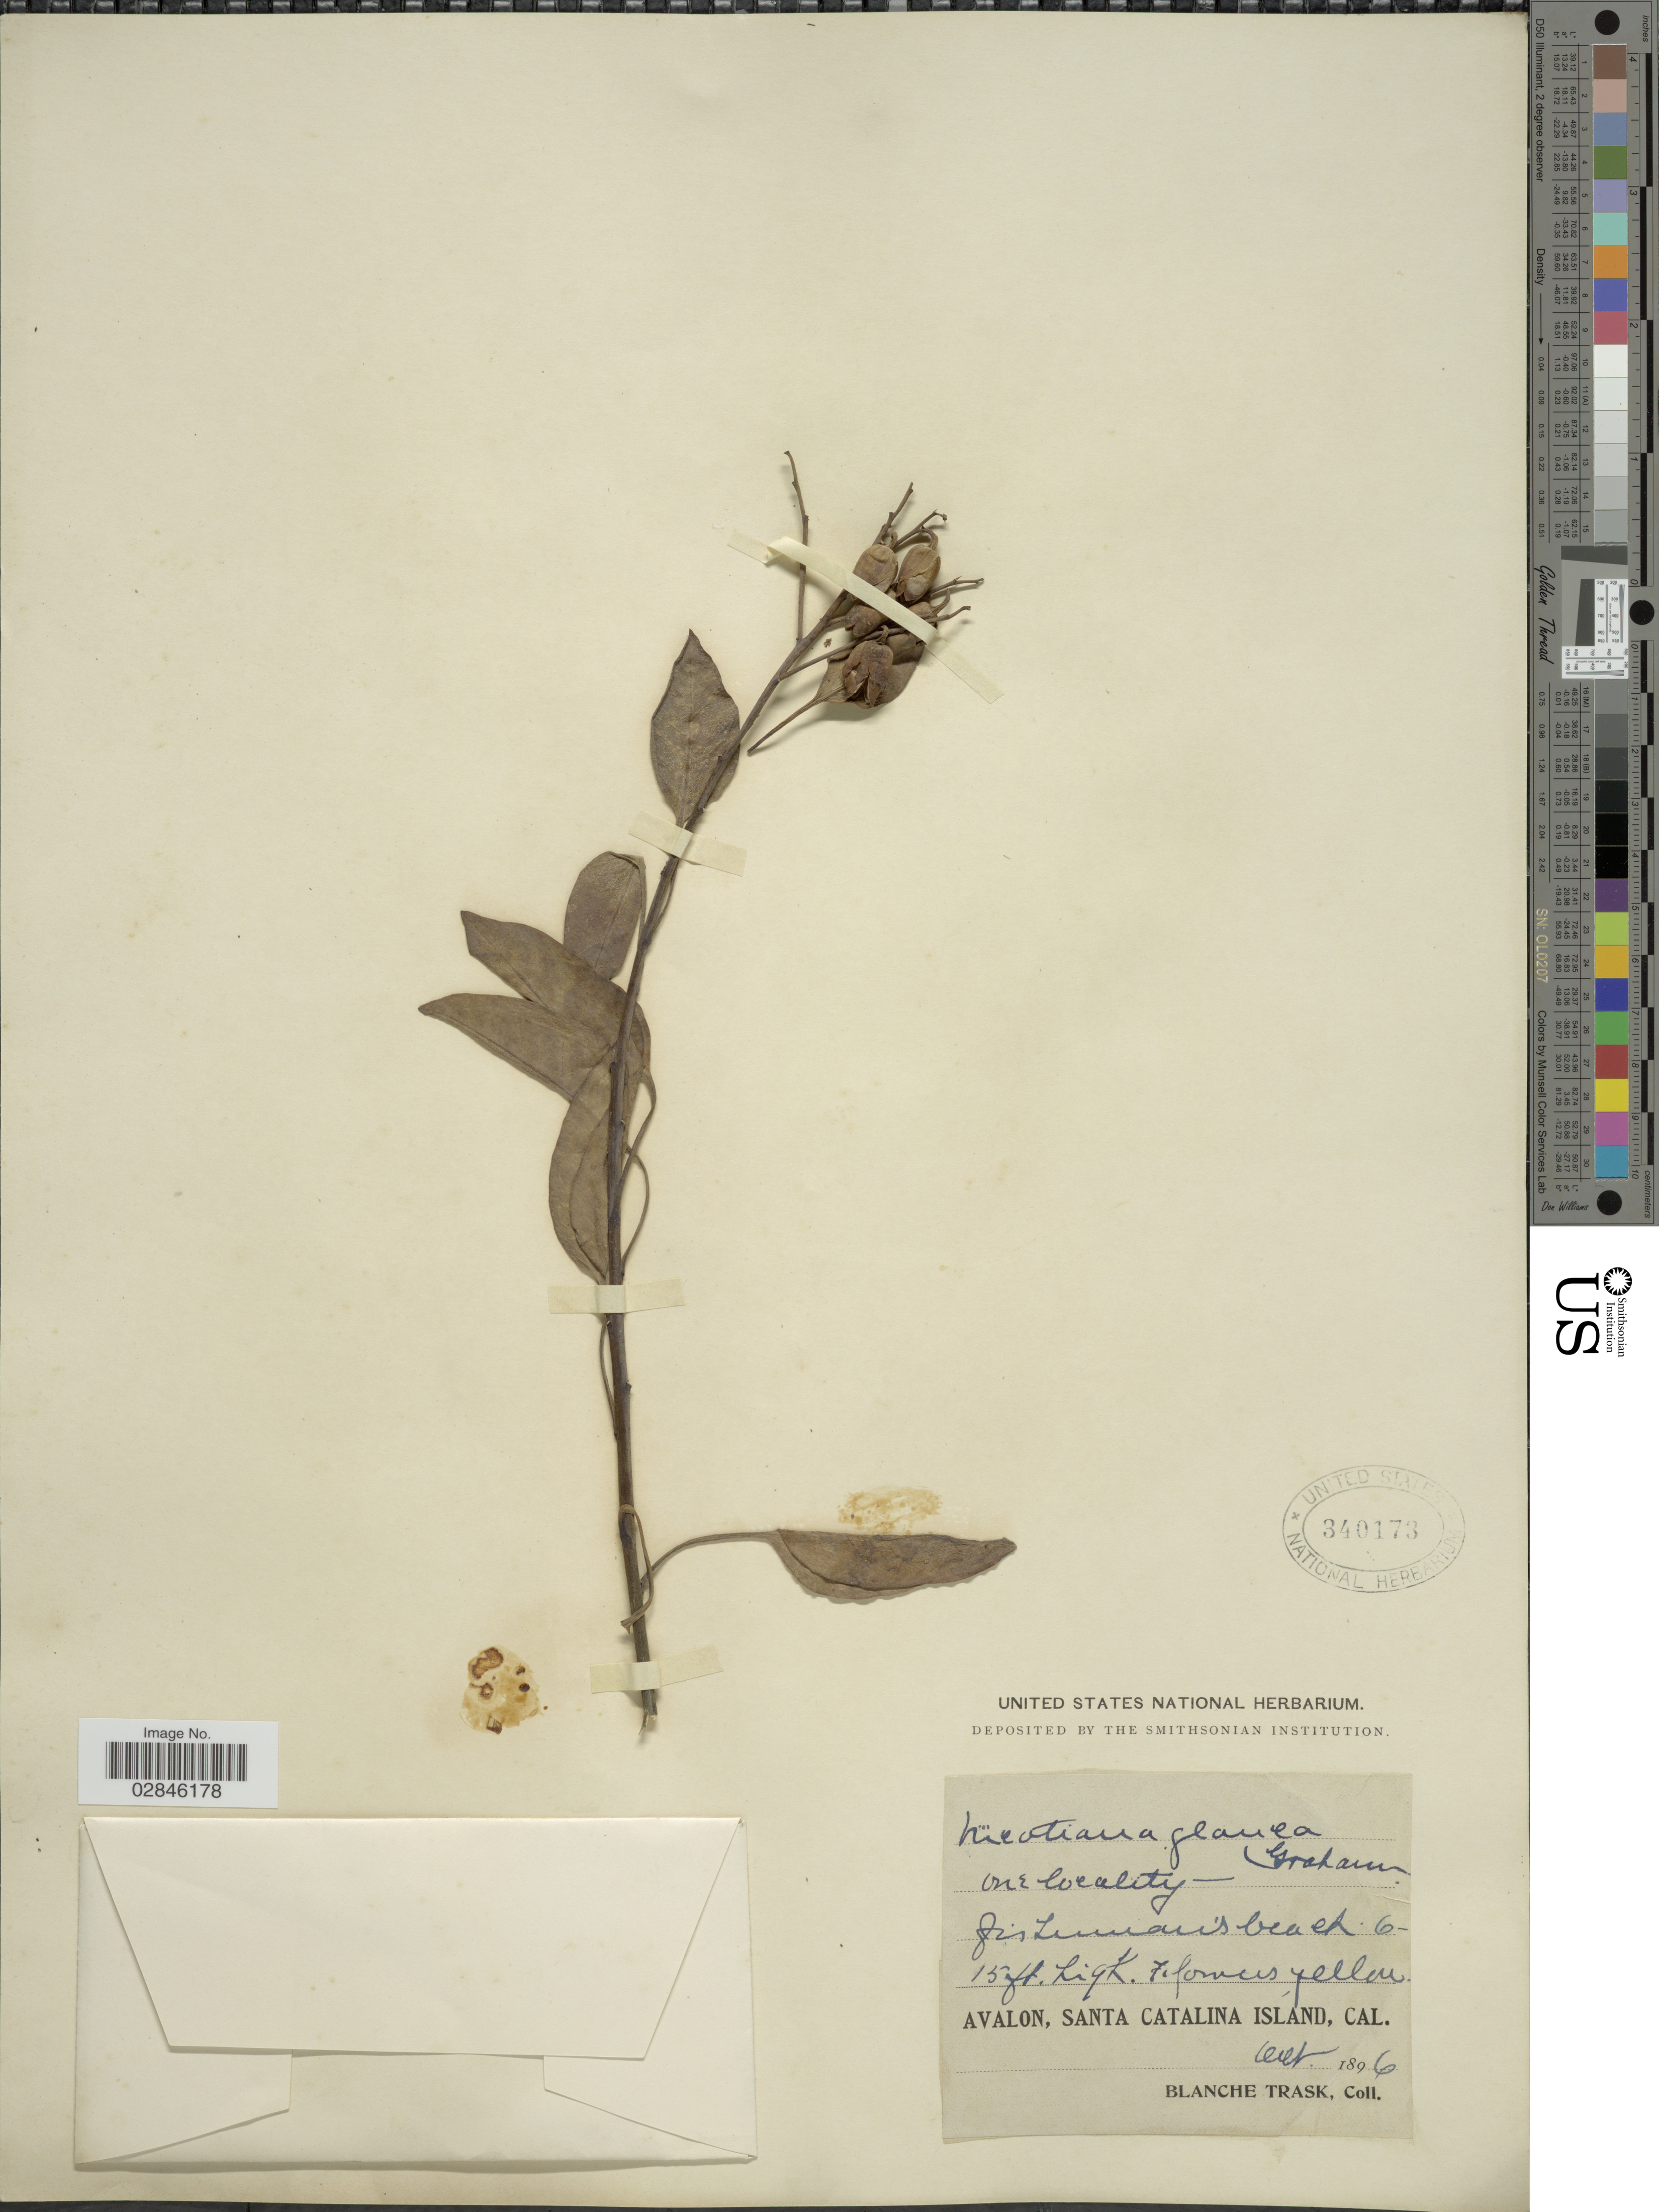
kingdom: Plantae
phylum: Tracheophyta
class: Magnoliopsida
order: Solanales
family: Solanaceae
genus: Nicotiana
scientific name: Nicotiana glauca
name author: Graham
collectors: B. Trask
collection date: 1896-10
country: United States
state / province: California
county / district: Los Angeles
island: Santa Catalina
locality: Avalon, Santa Catalina Island, Cal.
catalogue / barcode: US 340173